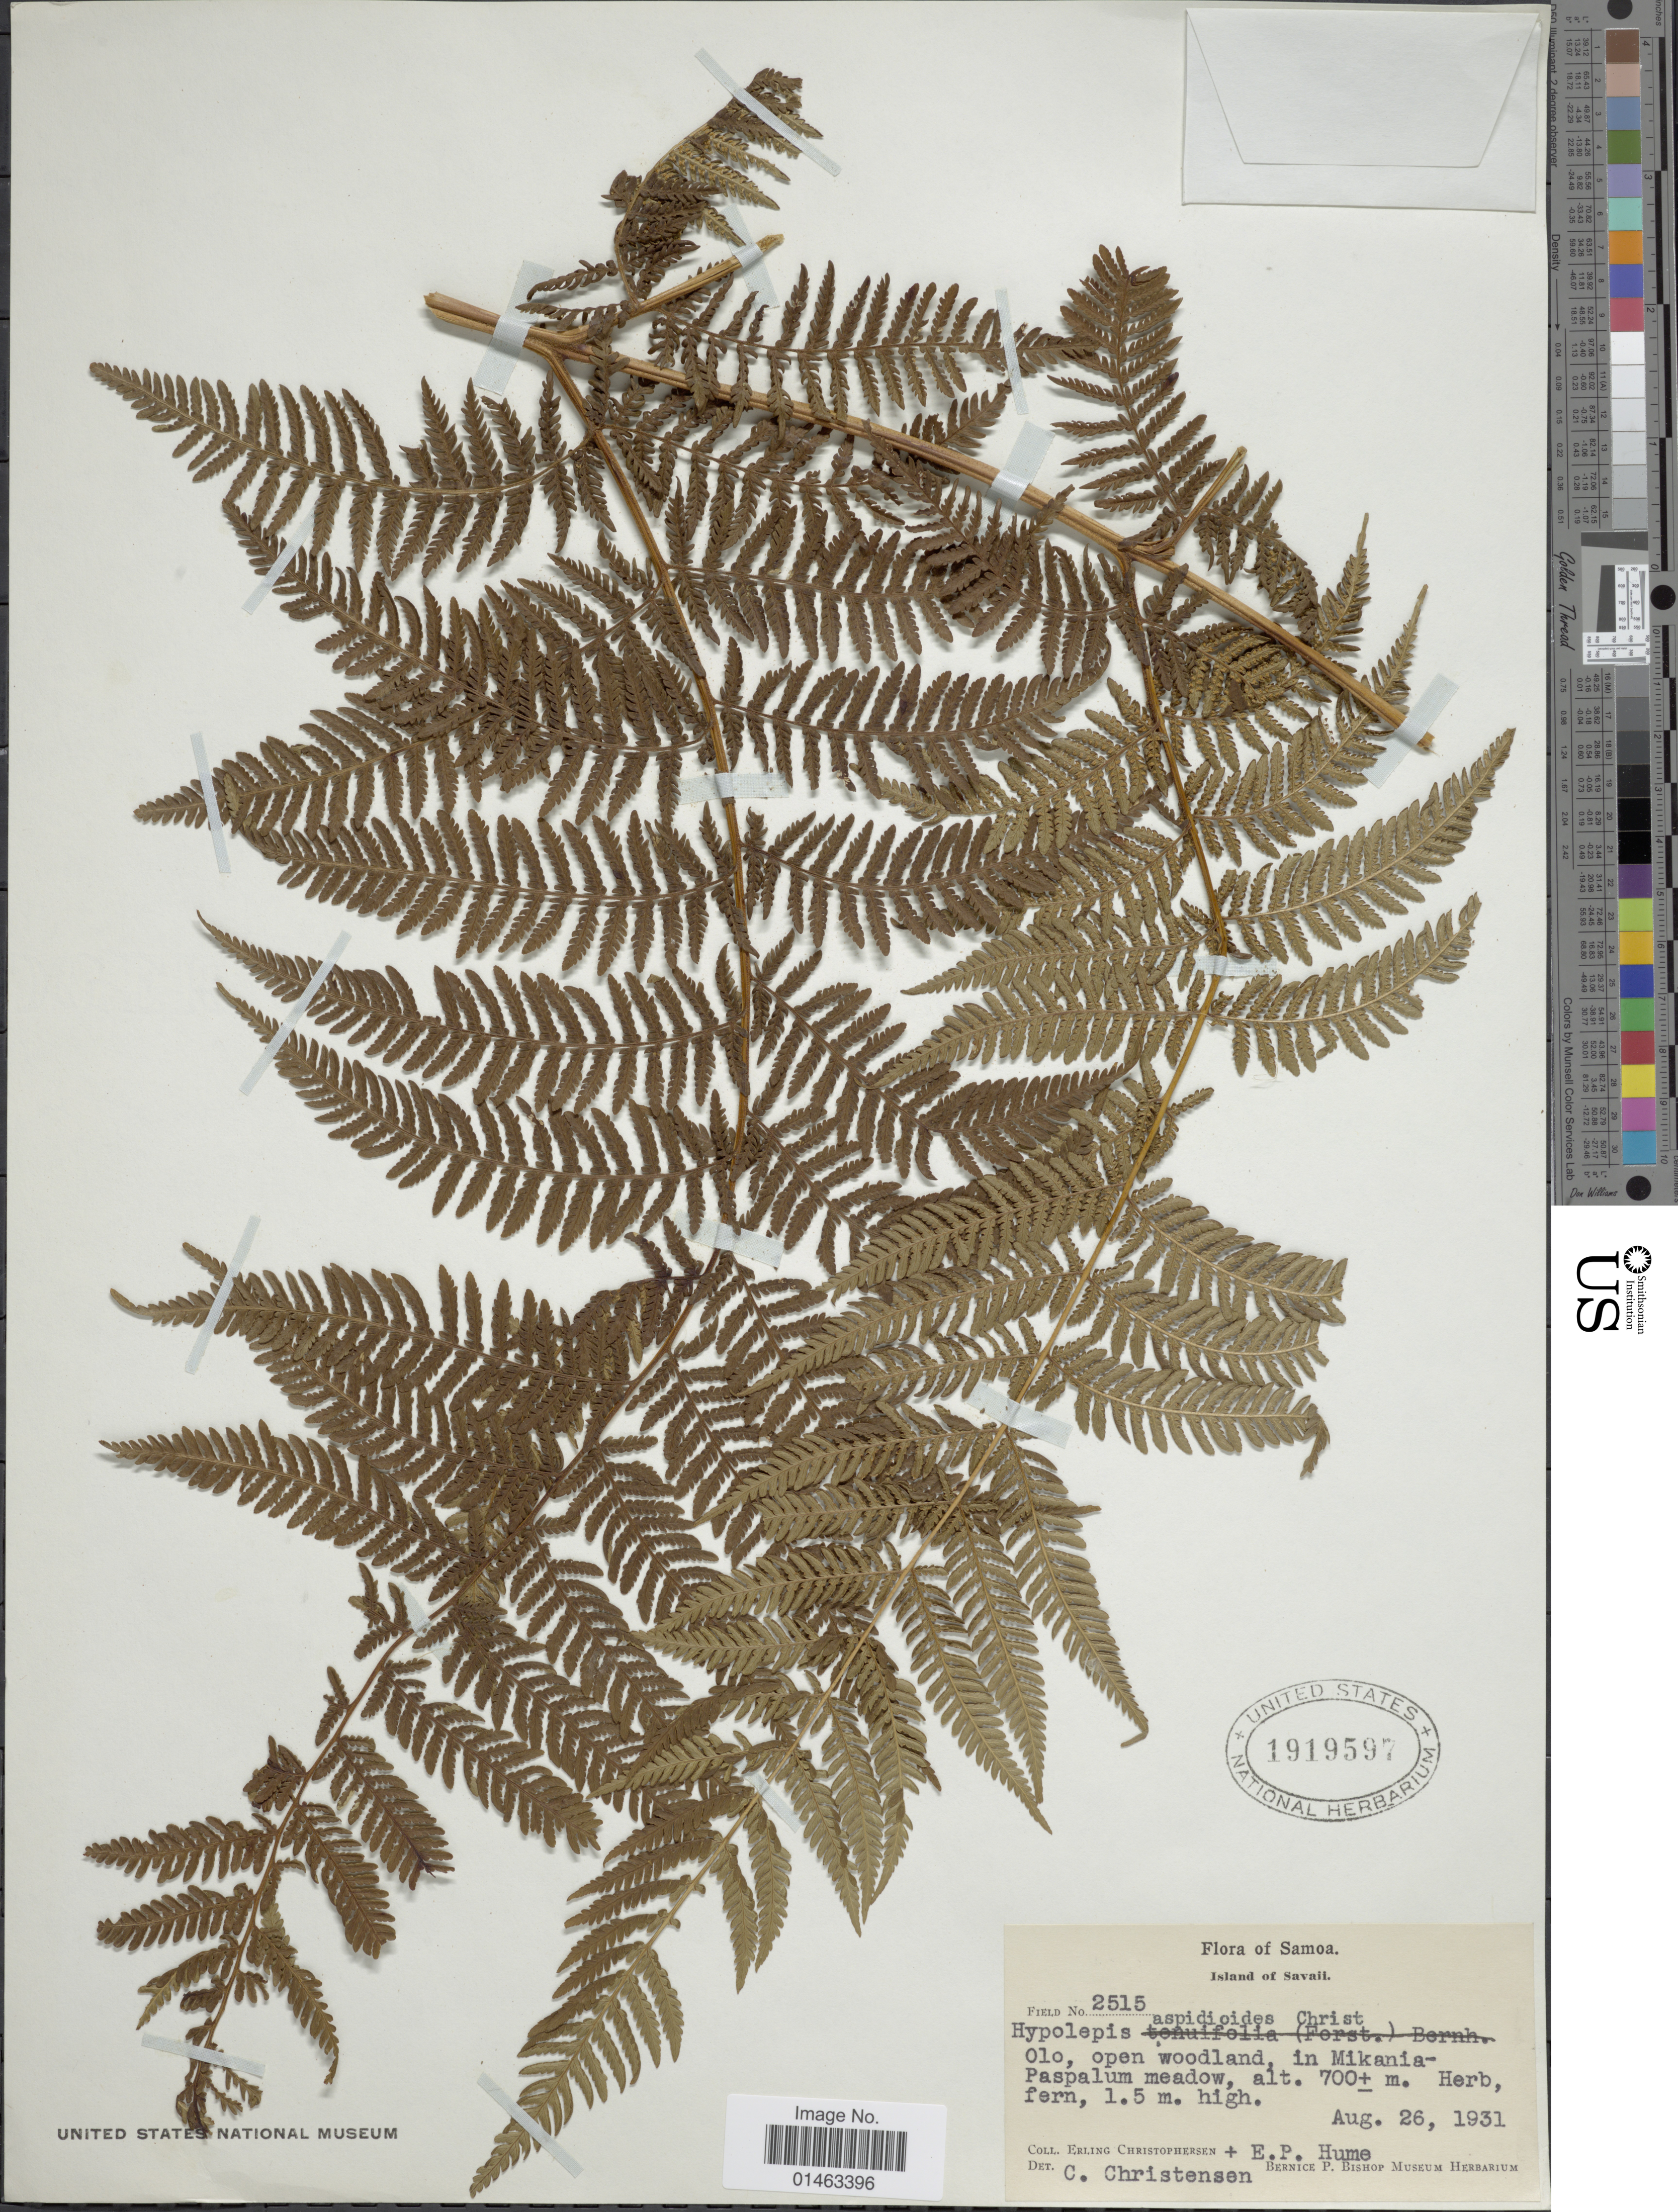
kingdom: Plantae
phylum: Tracheophyta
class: Polypodiopsida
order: Polypodiales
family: Dennstaedtiaceae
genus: Hypolepis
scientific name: Hypolepis aspidioides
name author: Christ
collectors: E. Christophersen & E. P. Hume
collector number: Field 2515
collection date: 1931-08-26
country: Samoa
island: Savai'i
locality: Island of Savaii. Mikania-Paspalum Meadow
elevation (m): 70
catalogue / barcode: US 1919597